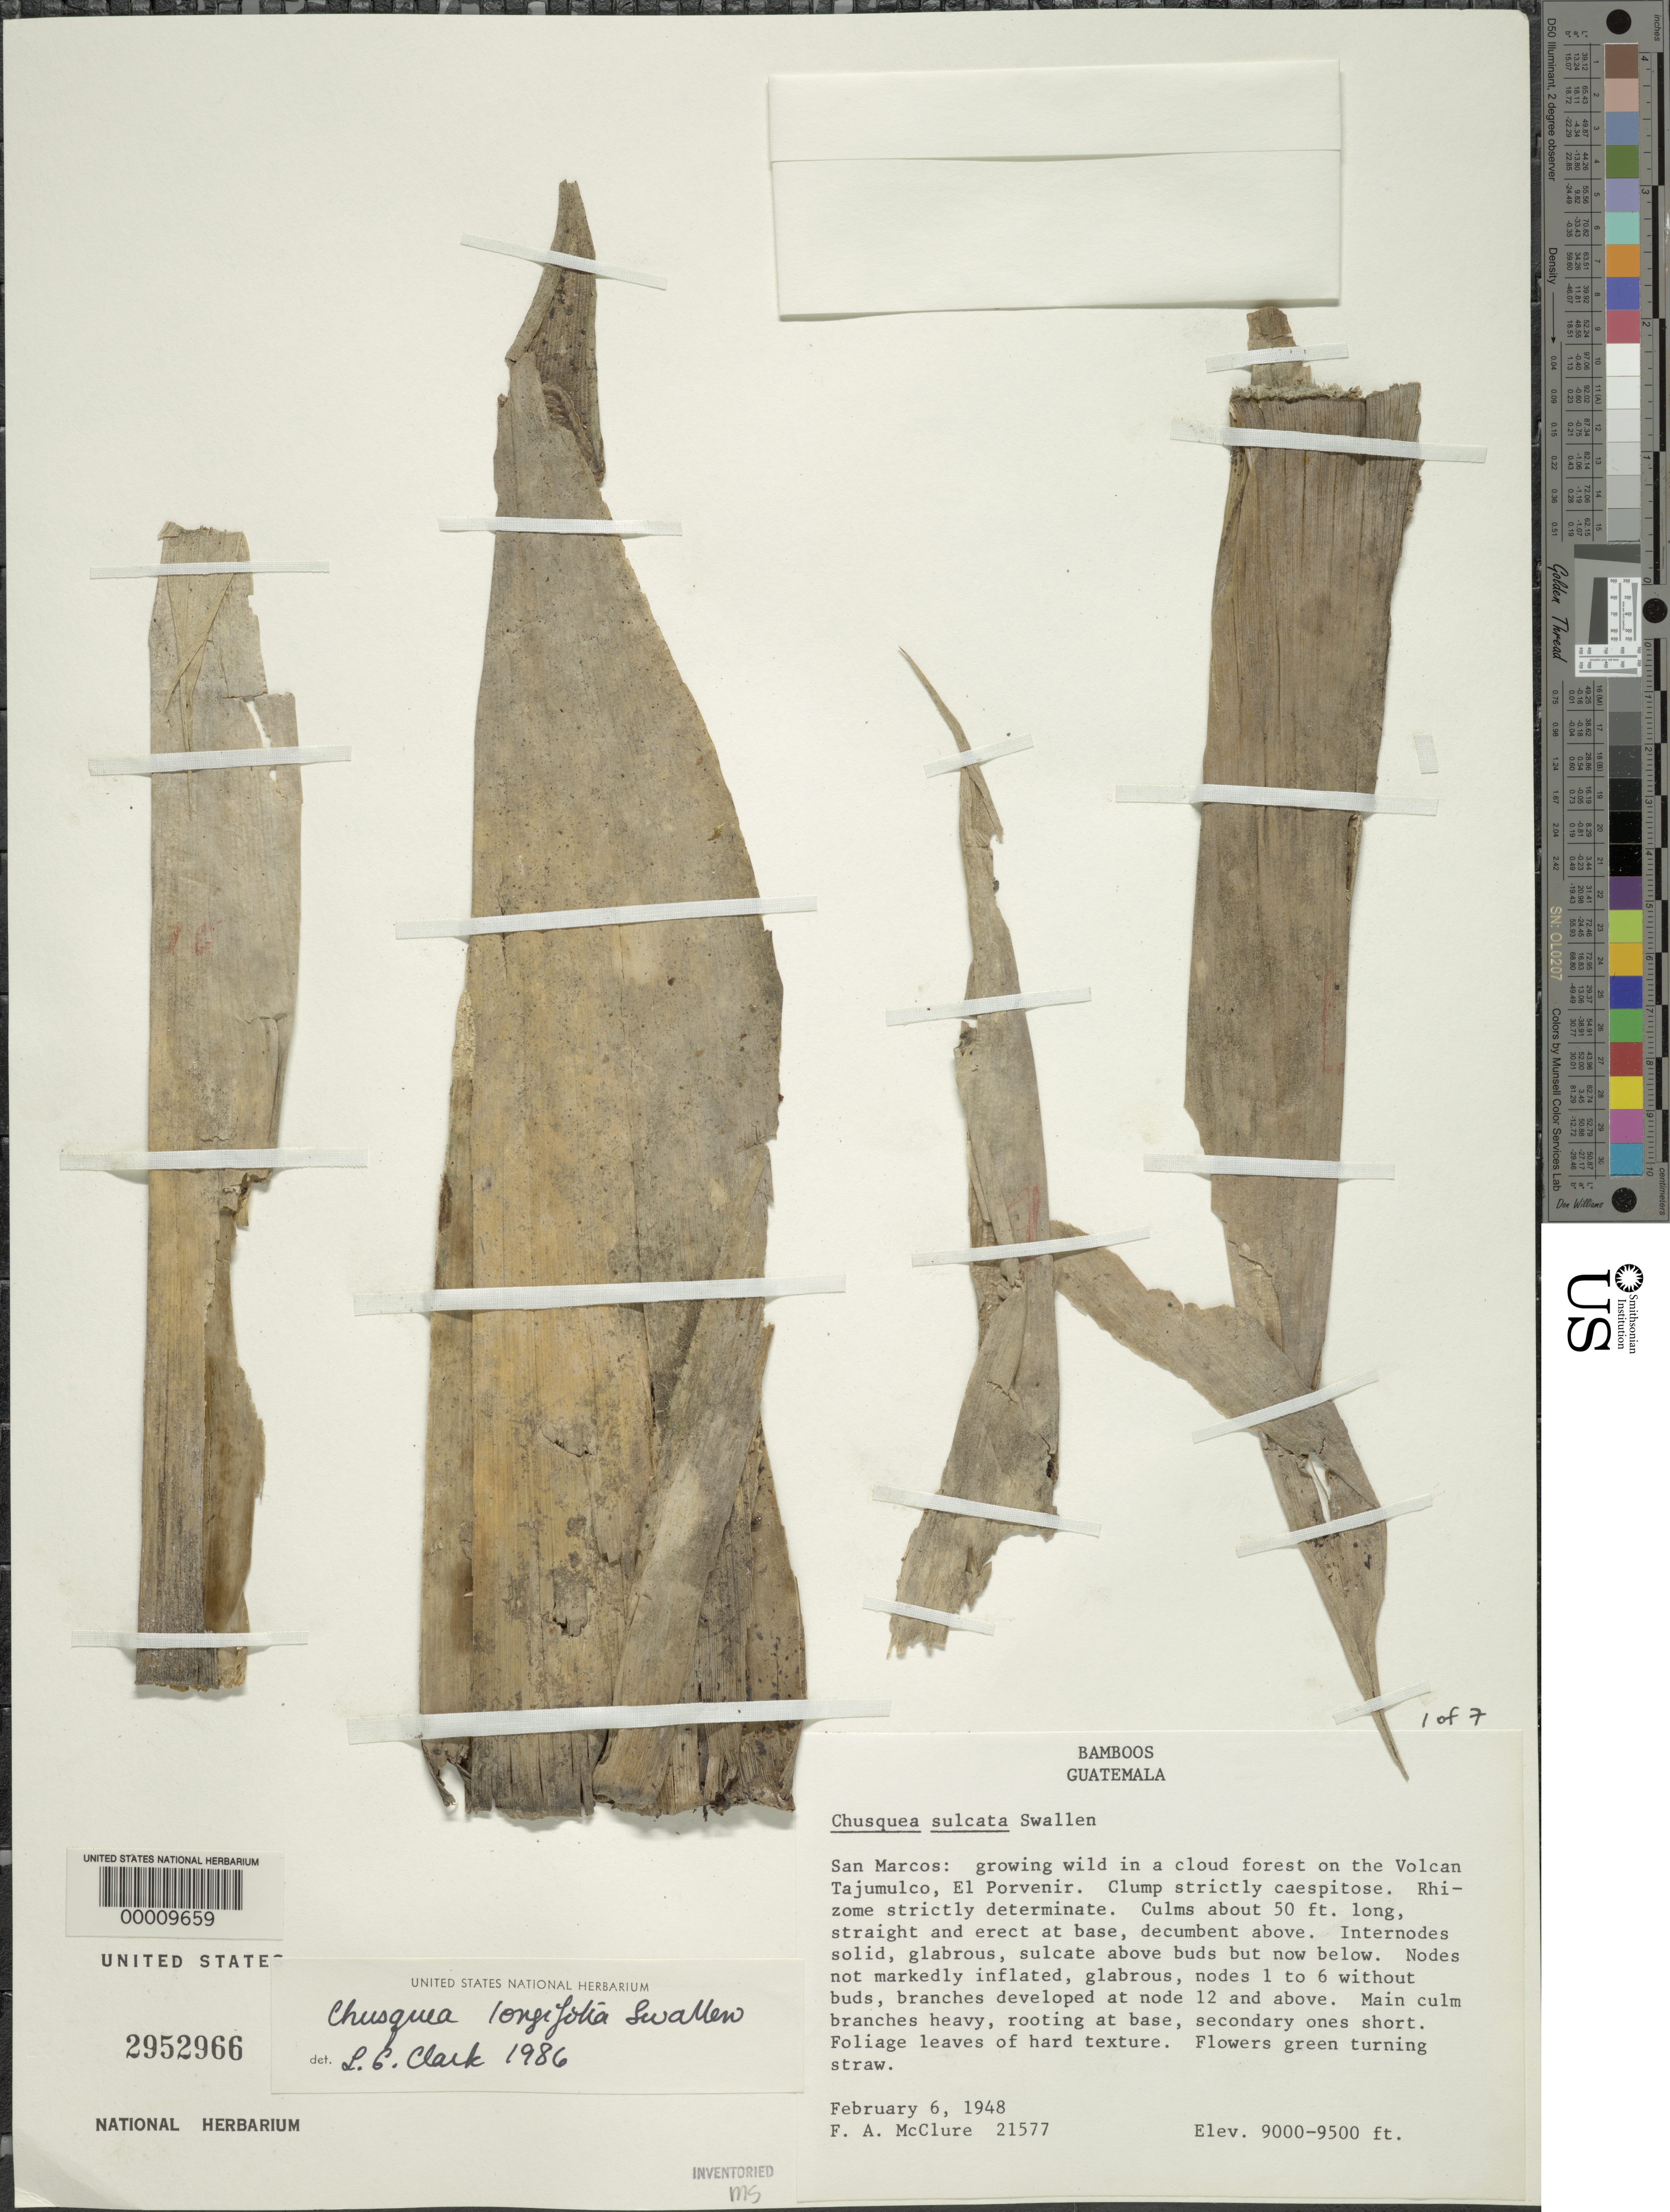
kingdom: Plantae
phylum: Tracheophyta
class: Liliopsida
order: Poales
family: Poaceae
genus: Chusquea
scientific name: Chusquea longifolia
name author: Swallen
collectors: F. A. McClure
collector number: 21577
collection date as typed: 06 Feb 1948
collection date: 1948-02-06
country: Guatemala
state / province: San Marcos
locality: Volcan Tajumulco, El Porvenir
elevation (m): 2745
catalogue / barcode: US 2952966